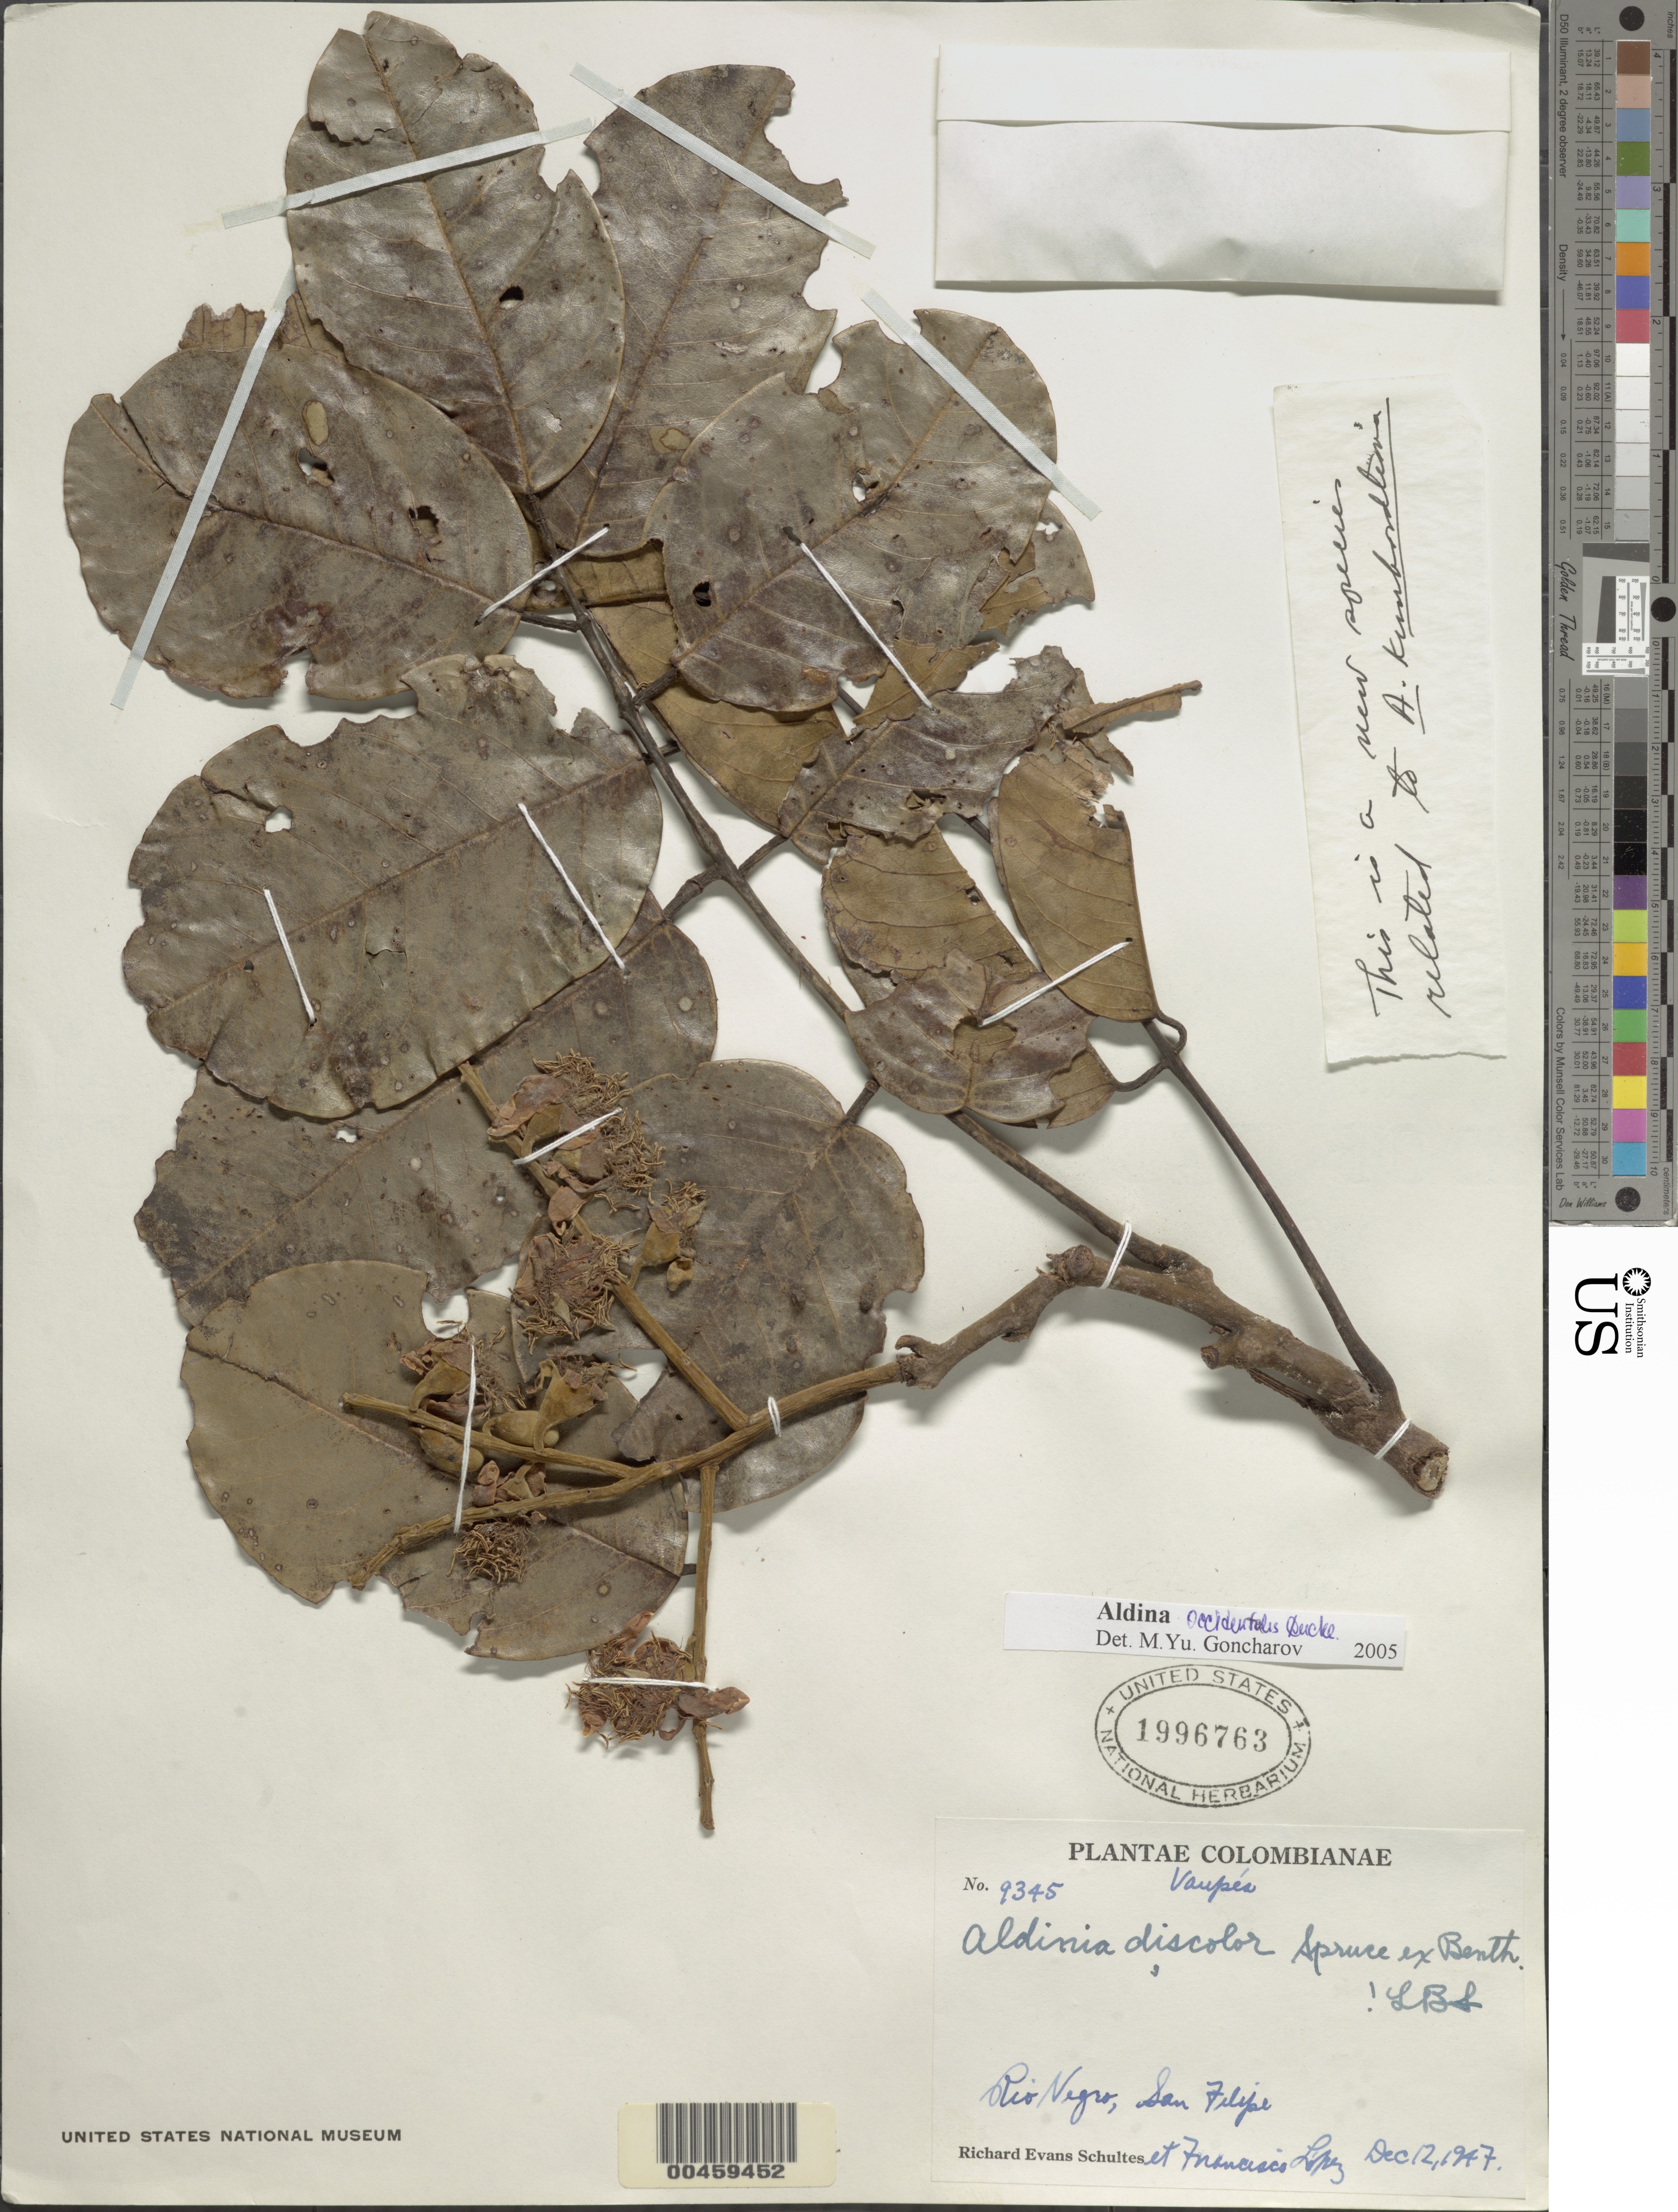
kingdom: Plantae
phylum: Tracheophyta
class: Magnoliopsida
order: Fabales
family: Fabaceae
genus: Aldina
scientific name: Aldina kunhardtiana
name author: R.S. Cowan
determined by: Ramos, Gustavo, (HUEFS), Universidade Estadual de Feira de Santana (BRAZIL)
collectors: R. E. Schultes & F. Lopéz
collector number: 9345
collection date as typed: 12 Dec 1947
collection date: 1947-12-12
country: Colombia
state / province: Vaupés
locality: San Felipe; Rio Negro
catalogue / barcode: US 1996763